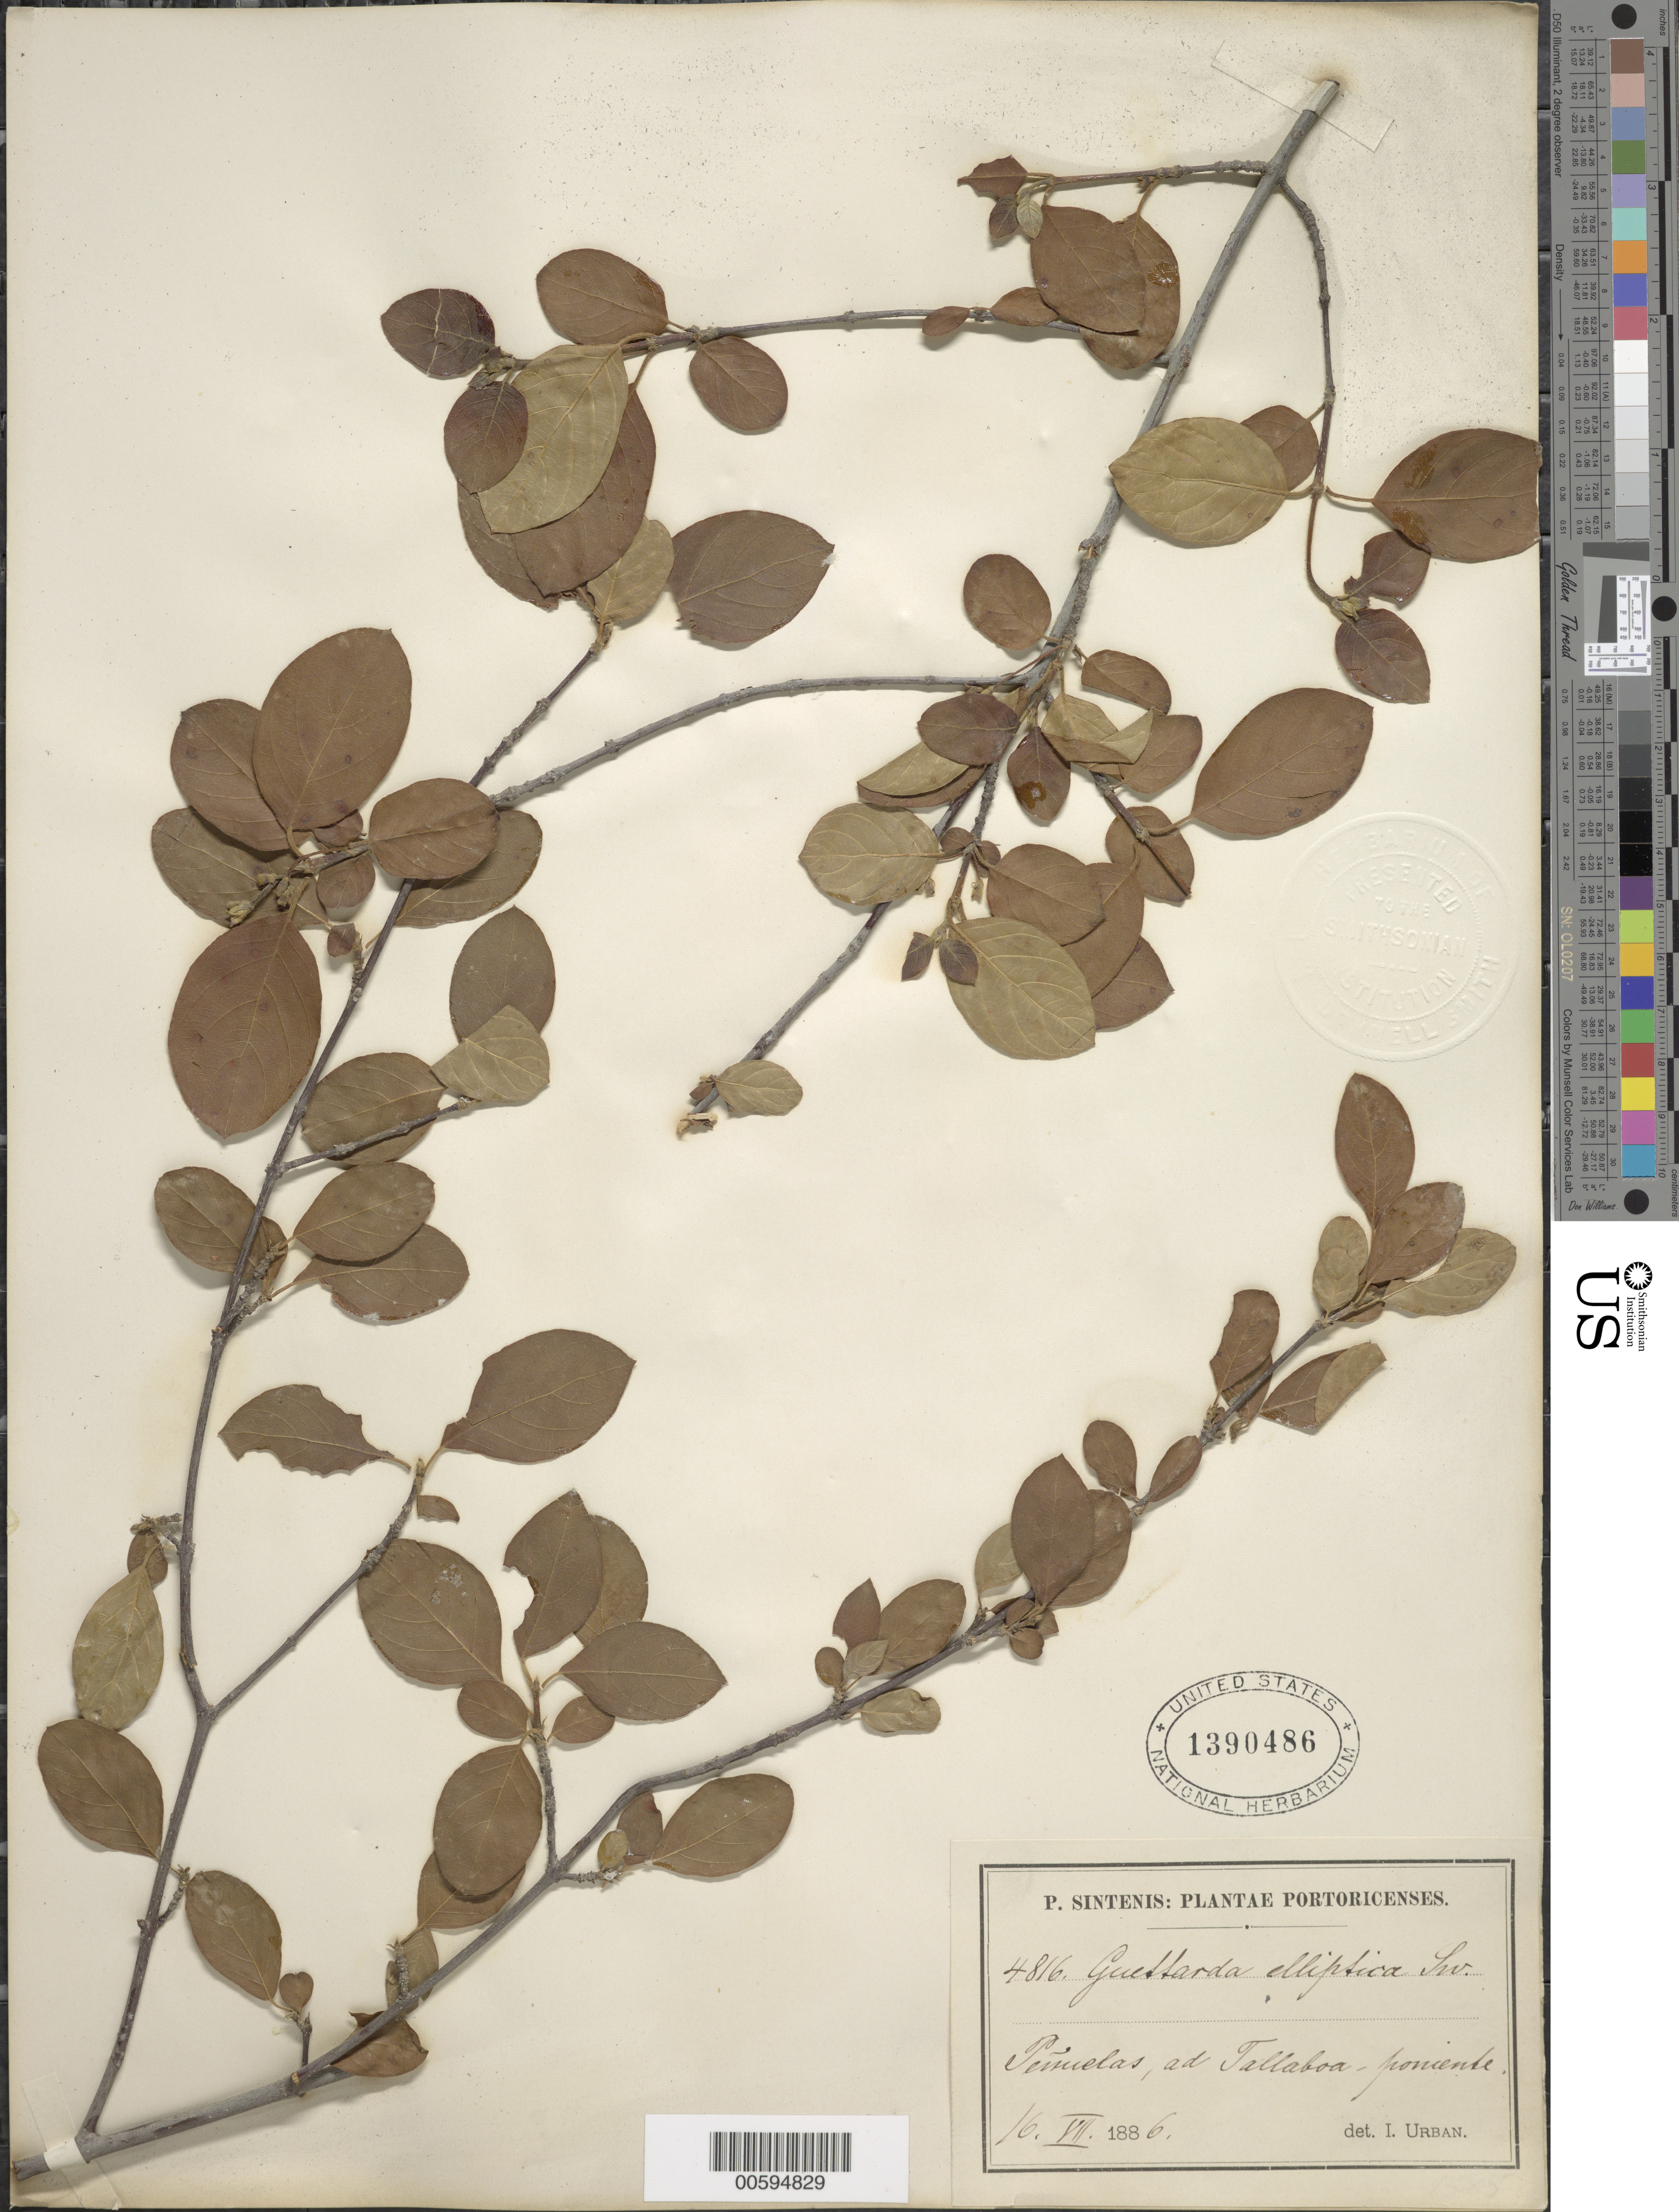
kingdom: Plantae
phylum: Tracheophyta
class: Magnoliopsida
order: Gentianales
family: Rubiaceae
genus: Guettarda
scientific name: Guettarda elliptica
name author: Sw.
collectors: P. Sintenis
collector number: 4816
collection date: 1886-07-16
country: Puerto Rico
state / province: Peñuelas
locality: Penuelas, ad Tallaboa, poniente, Portoricenses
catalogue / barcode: US 1390486